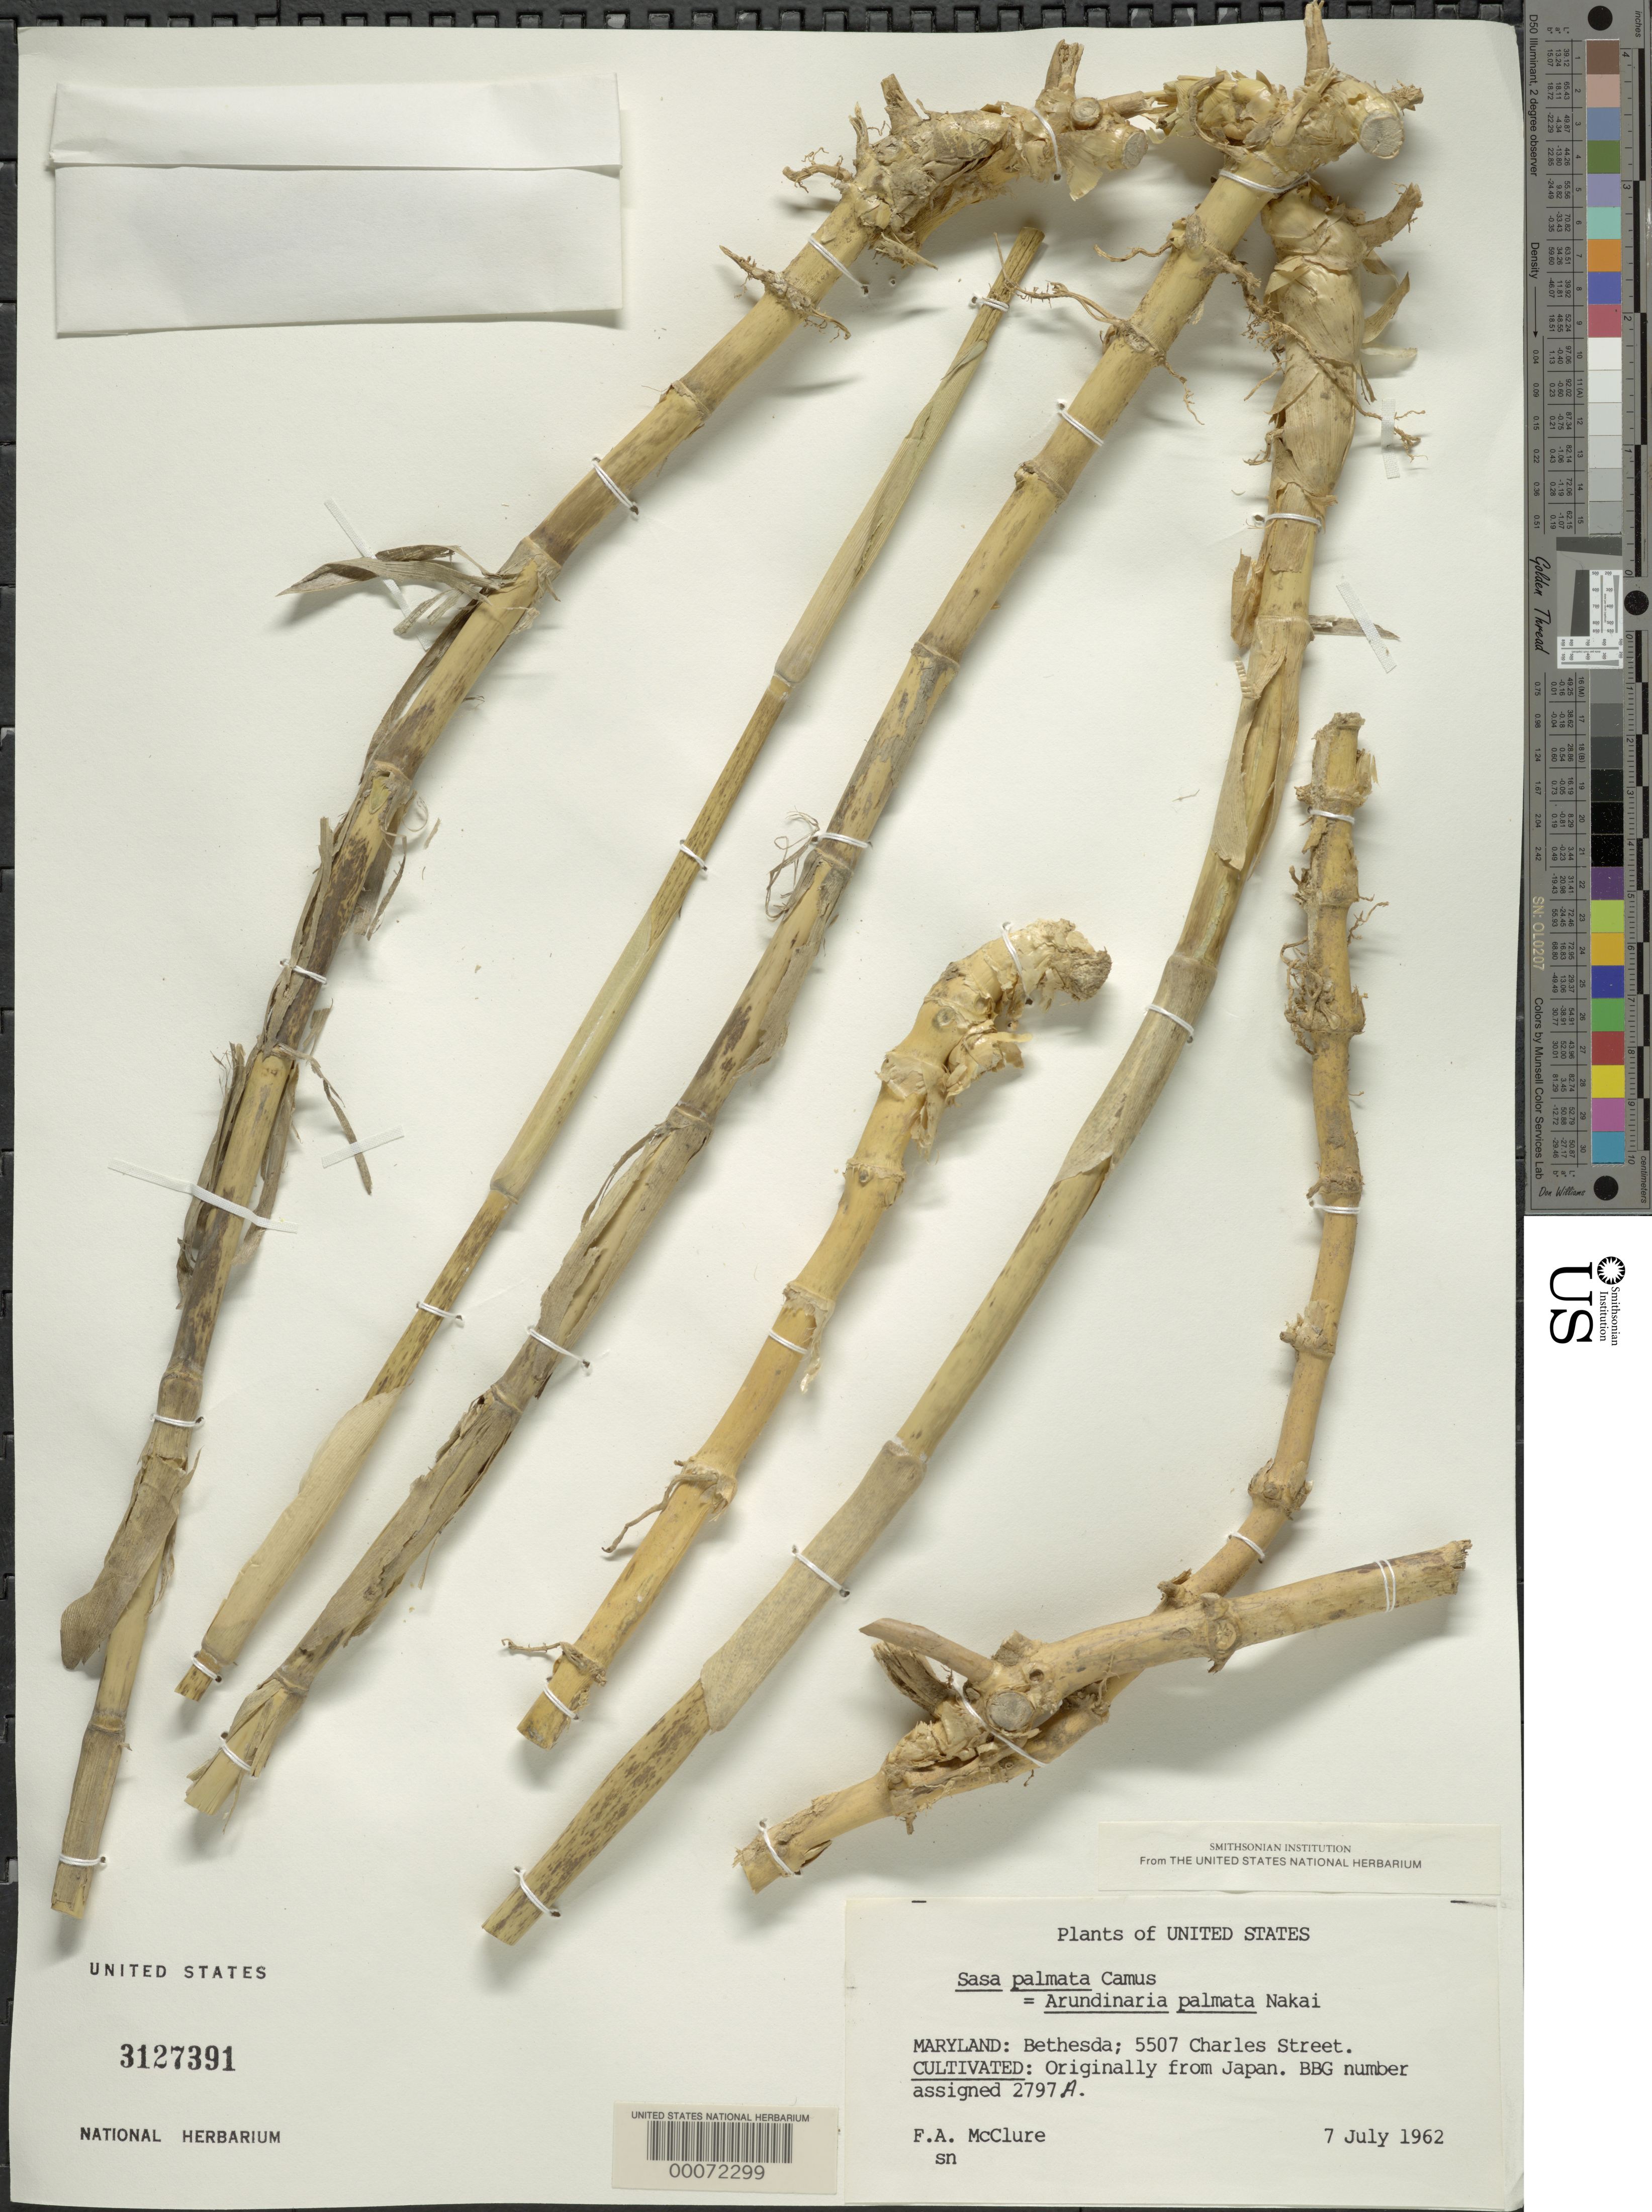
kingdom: Plantae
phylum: Tracheophyta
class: Liliopsida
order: Poales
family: Poaceae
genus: Arundinaria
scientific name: Arundinaria palmata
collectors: F. A. McClure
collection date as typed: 07 Jul 1962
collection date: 1962-07-07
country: United States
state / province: Maryland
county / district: Montgomery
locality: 5507 Charles Street, Bethesda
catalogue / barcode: US 3127391